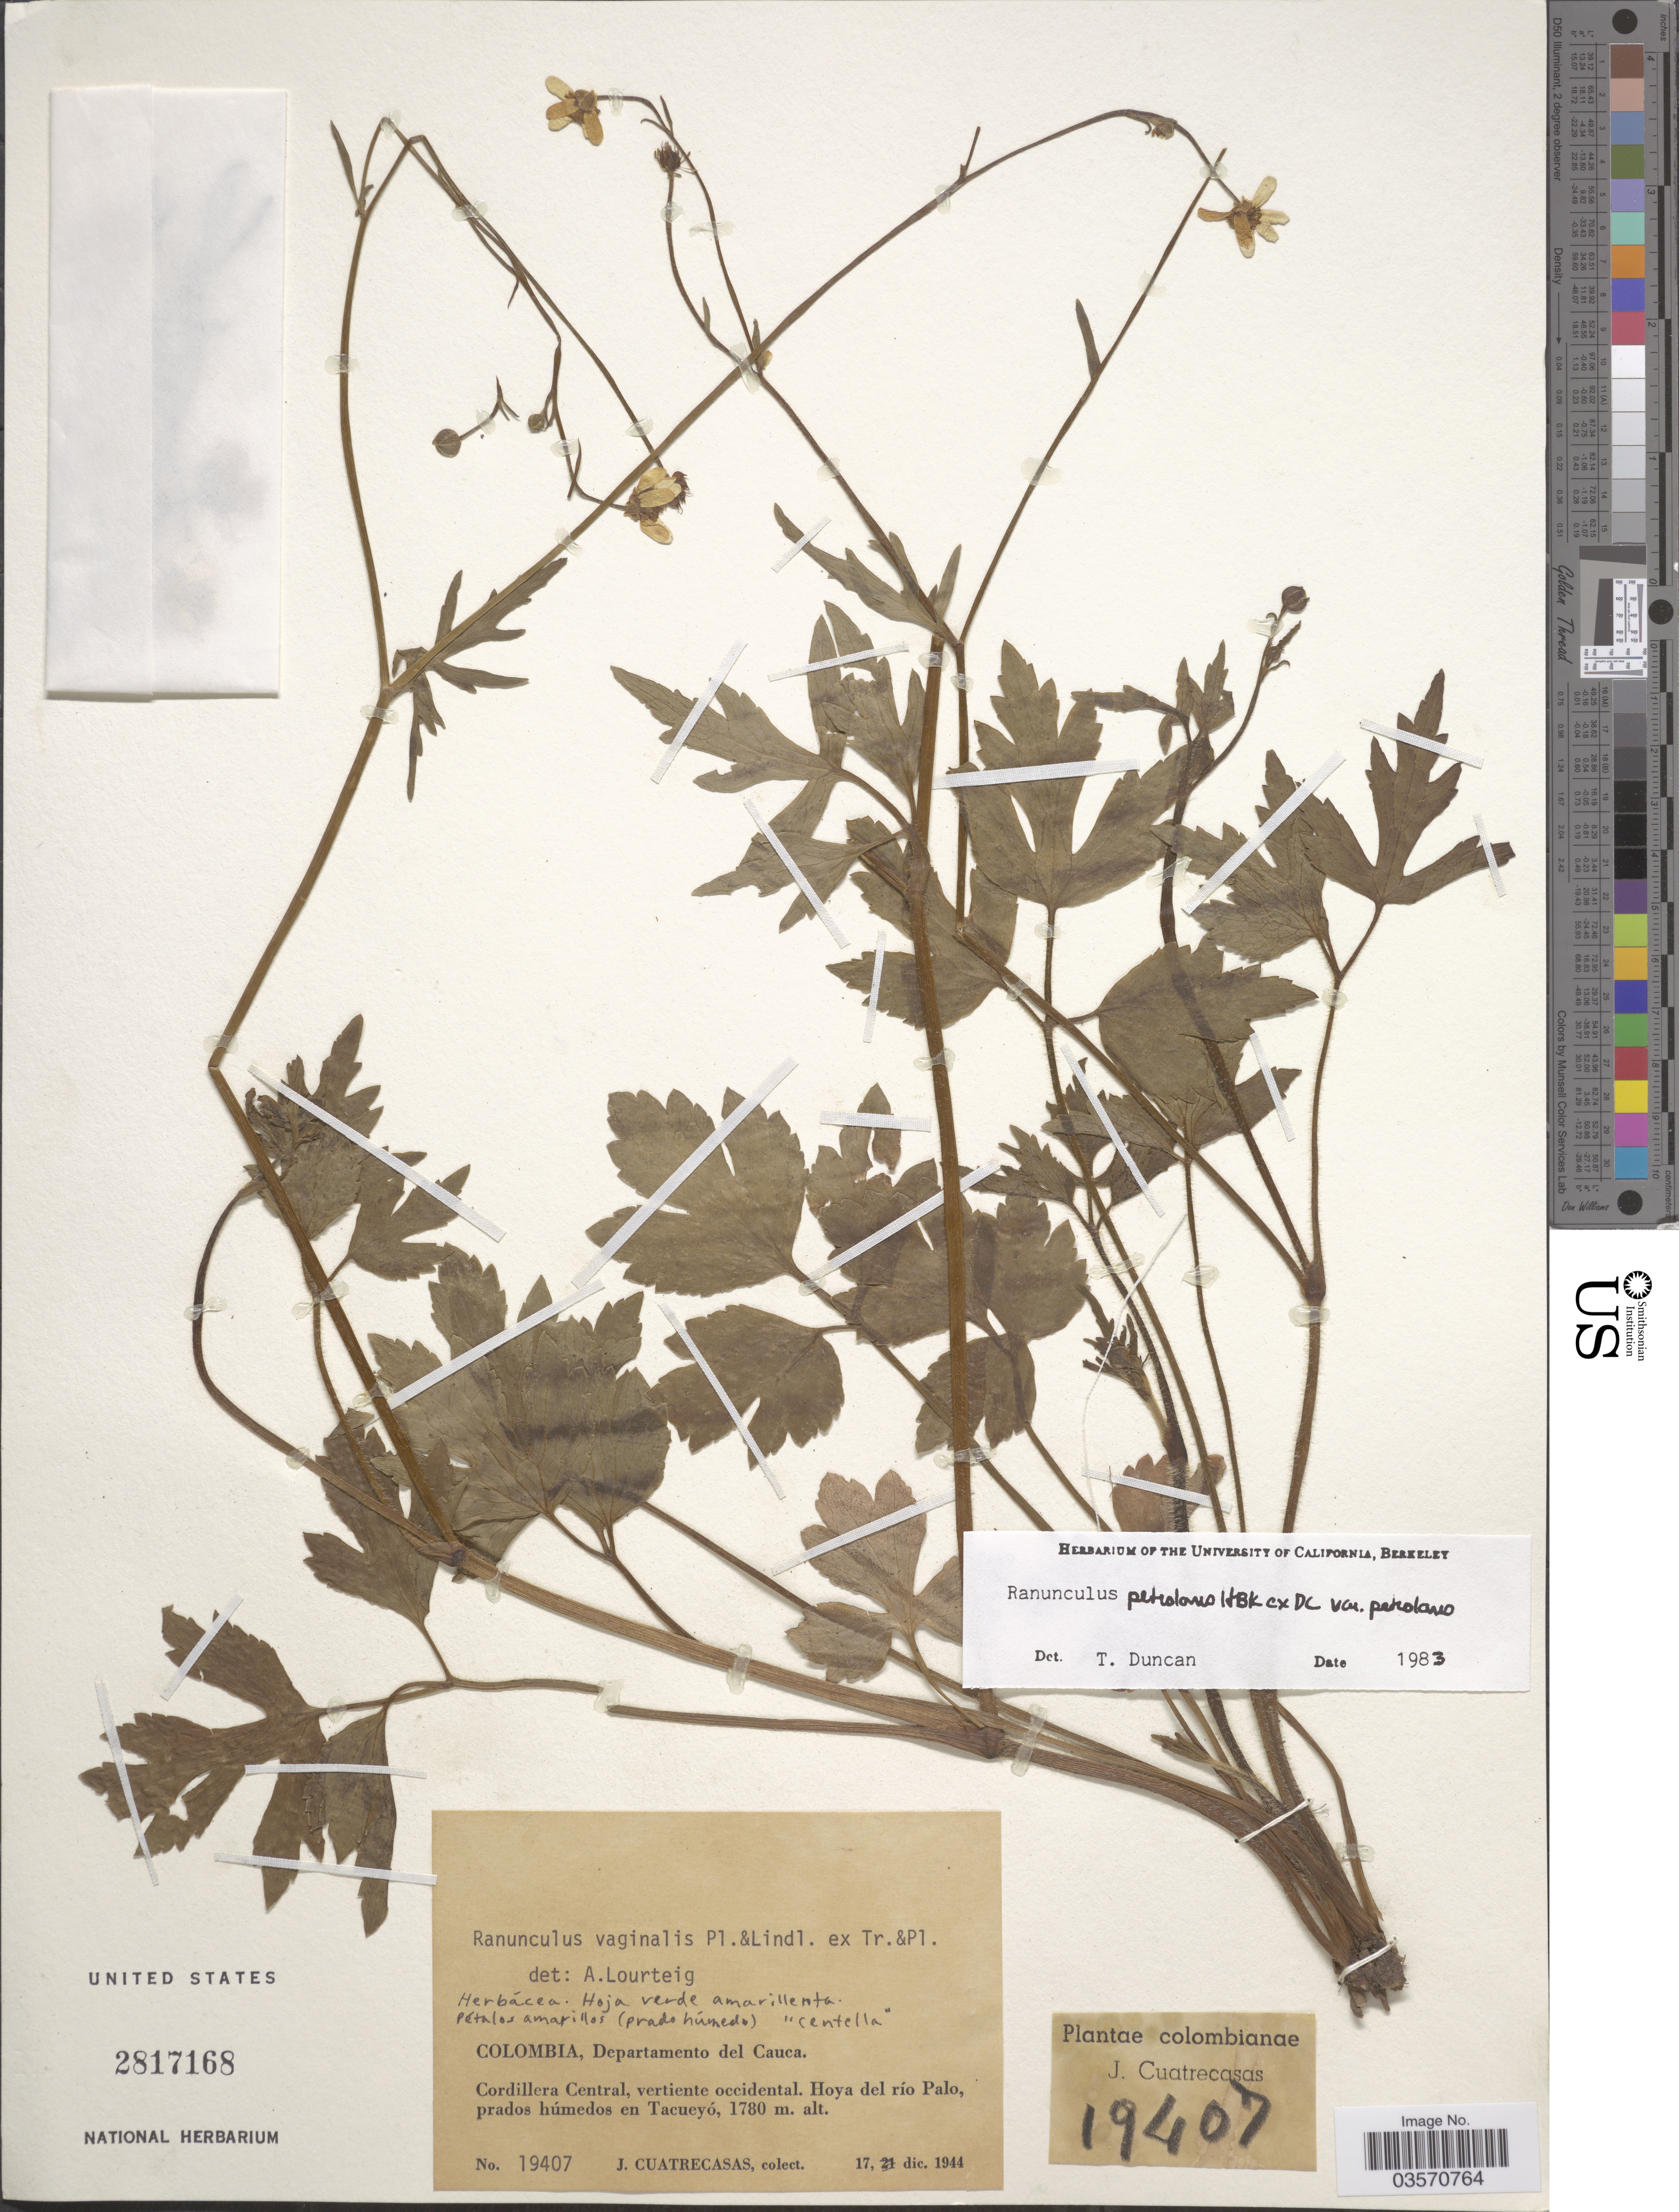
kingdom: Plantae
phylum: Tracheophyta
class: Magnoliopsida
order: Ranunculales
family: Ranunculaceae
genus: Ranunculus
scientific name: Ranunculus petiolaris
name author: Kunth ex DC.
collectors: J. Cuatrecasas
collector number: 19407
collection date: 1944-12-17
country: Colombia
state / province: Cauca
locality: Departamento de Cauca. Cordillera Central, vertiente occidental. Hoya del río Palo, prados húmedos en Tacueyó.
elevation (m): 1780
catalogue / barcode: US 2817168